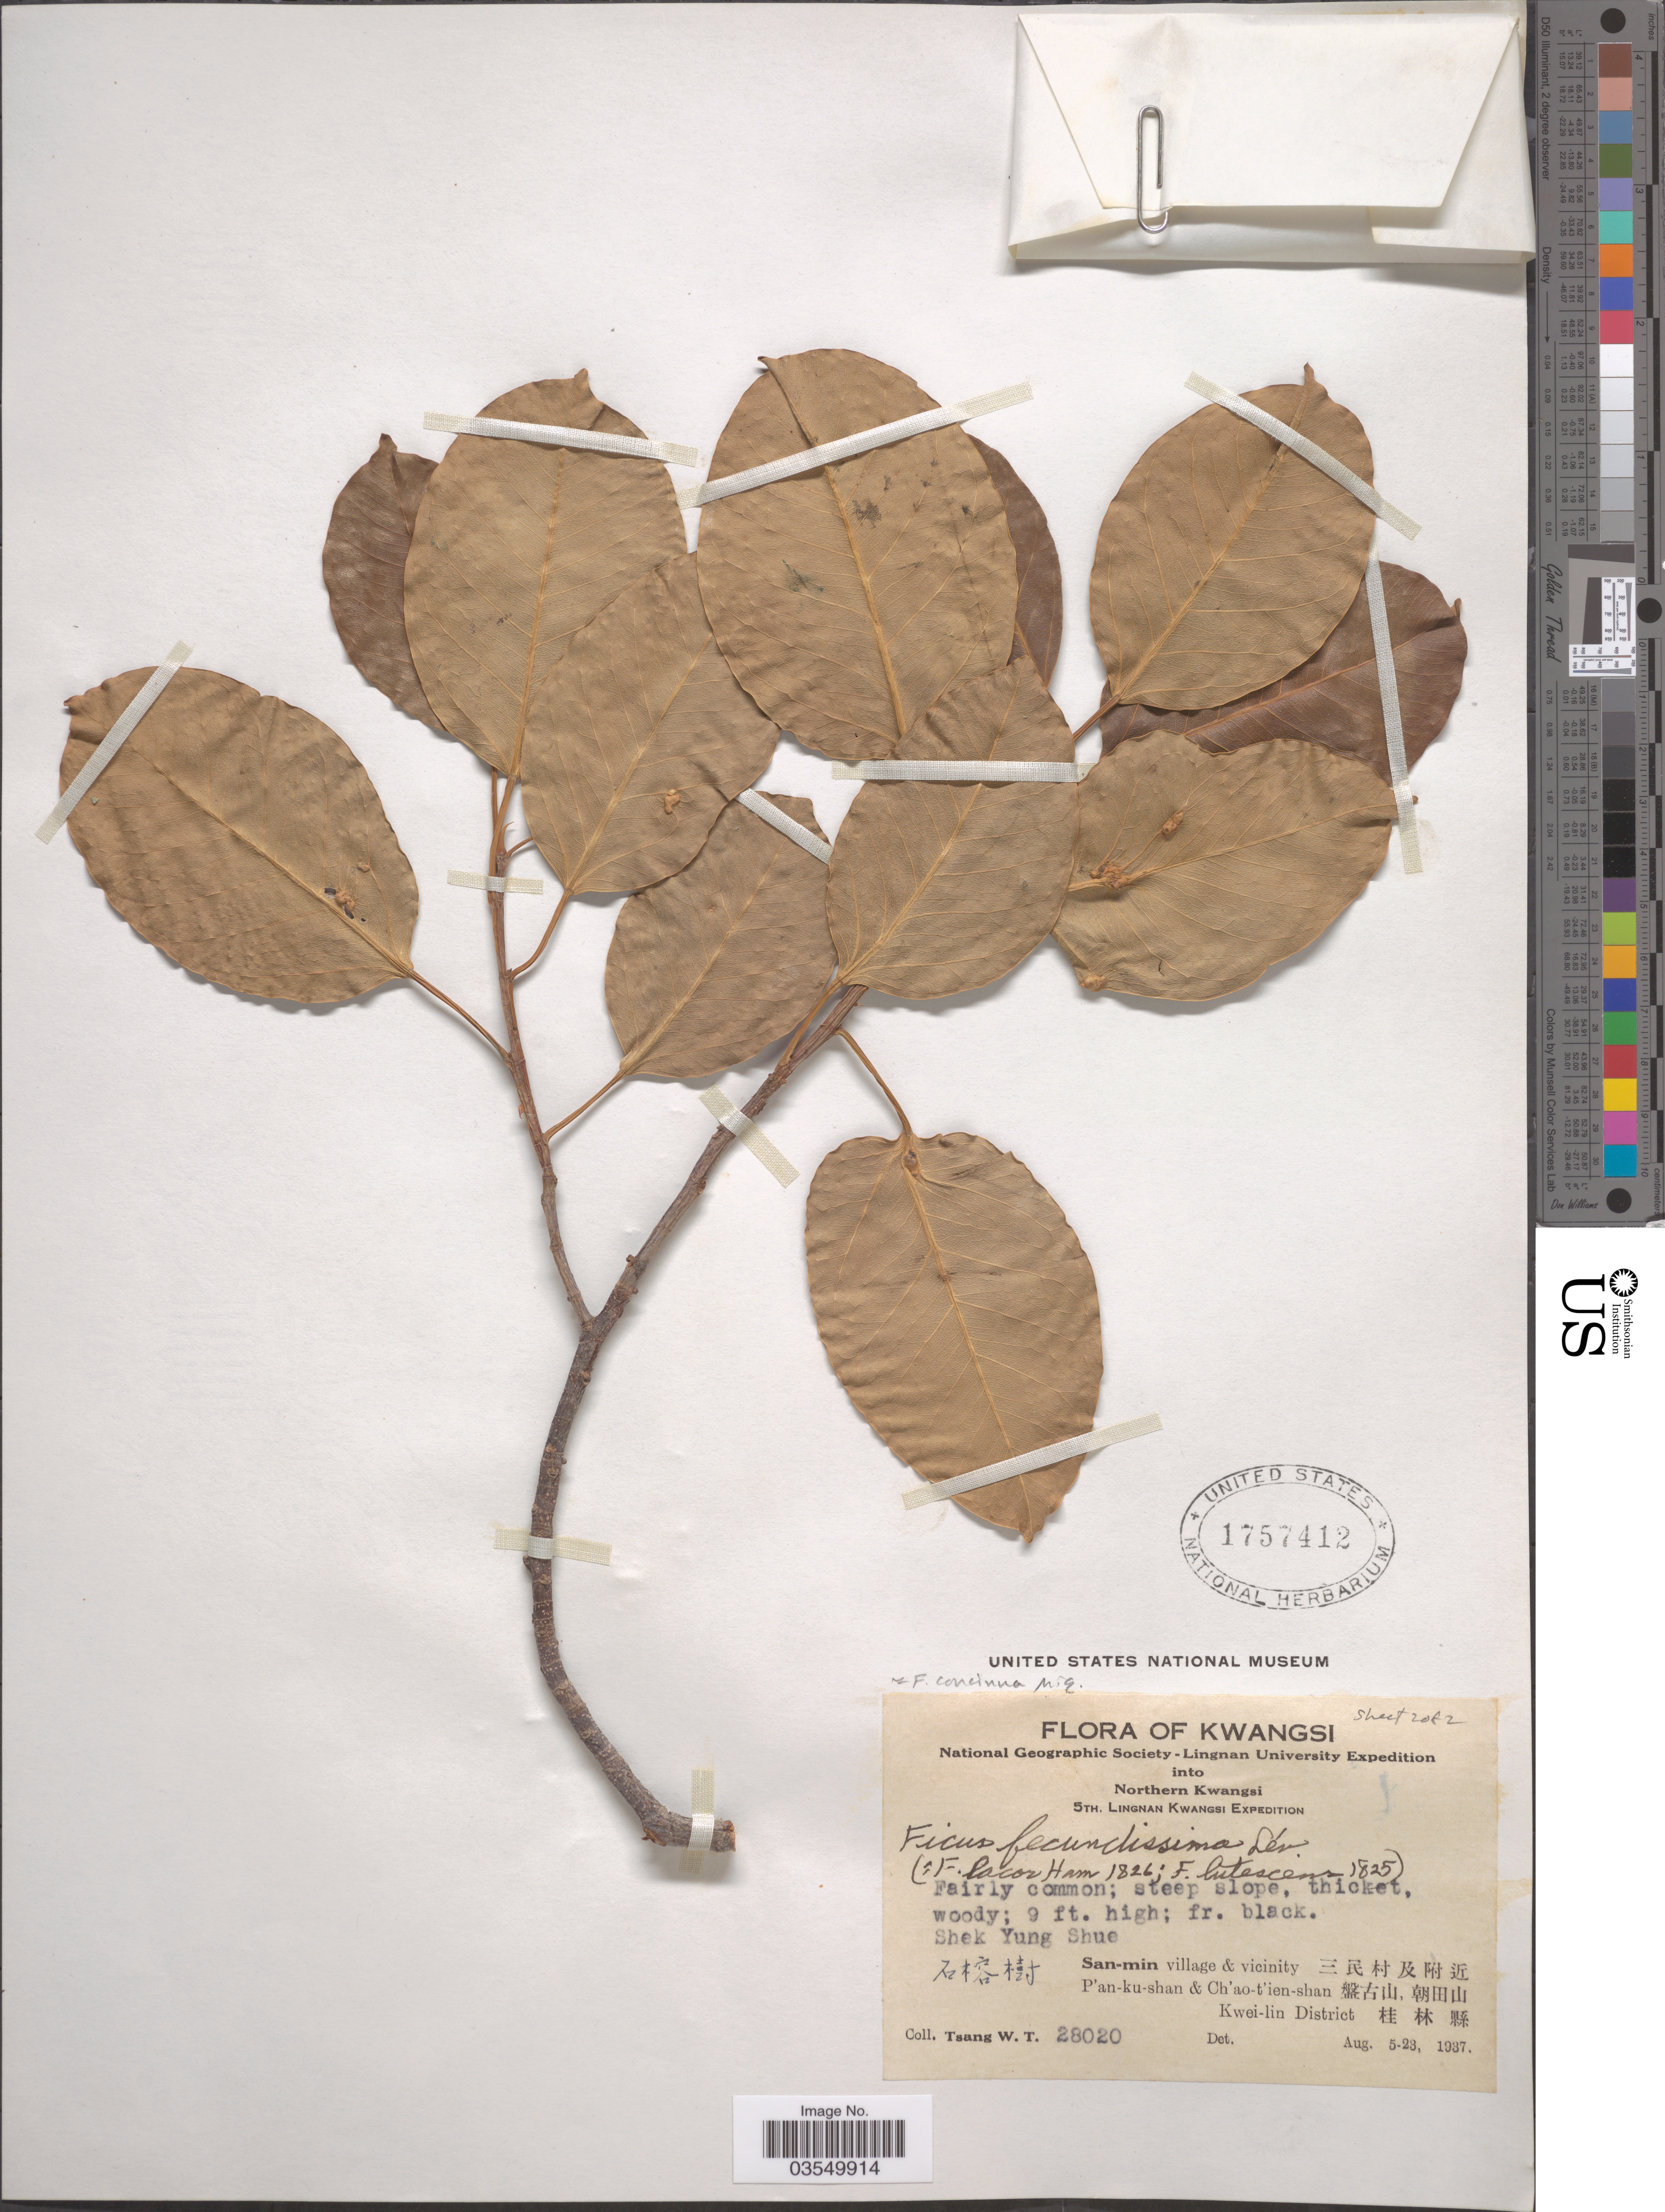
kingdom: Plantae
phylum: Tracheophyta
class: Magnoliopsida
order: Rosales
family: Moraceae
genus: Ficus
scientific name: Ficus concinna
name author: Miq.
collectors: W. T. Tsang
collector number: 28020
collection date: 1937-08-05/1937-08-23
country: China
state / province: Guangxi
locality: Kwangsi. Northern Kwangsi. Shek Yung Shue. X San-min village & vicinity X. P'an-ku-shan & Ch'ao-t'ien-shan X, X. Kwei-lin District X.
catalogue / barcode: US 1757412